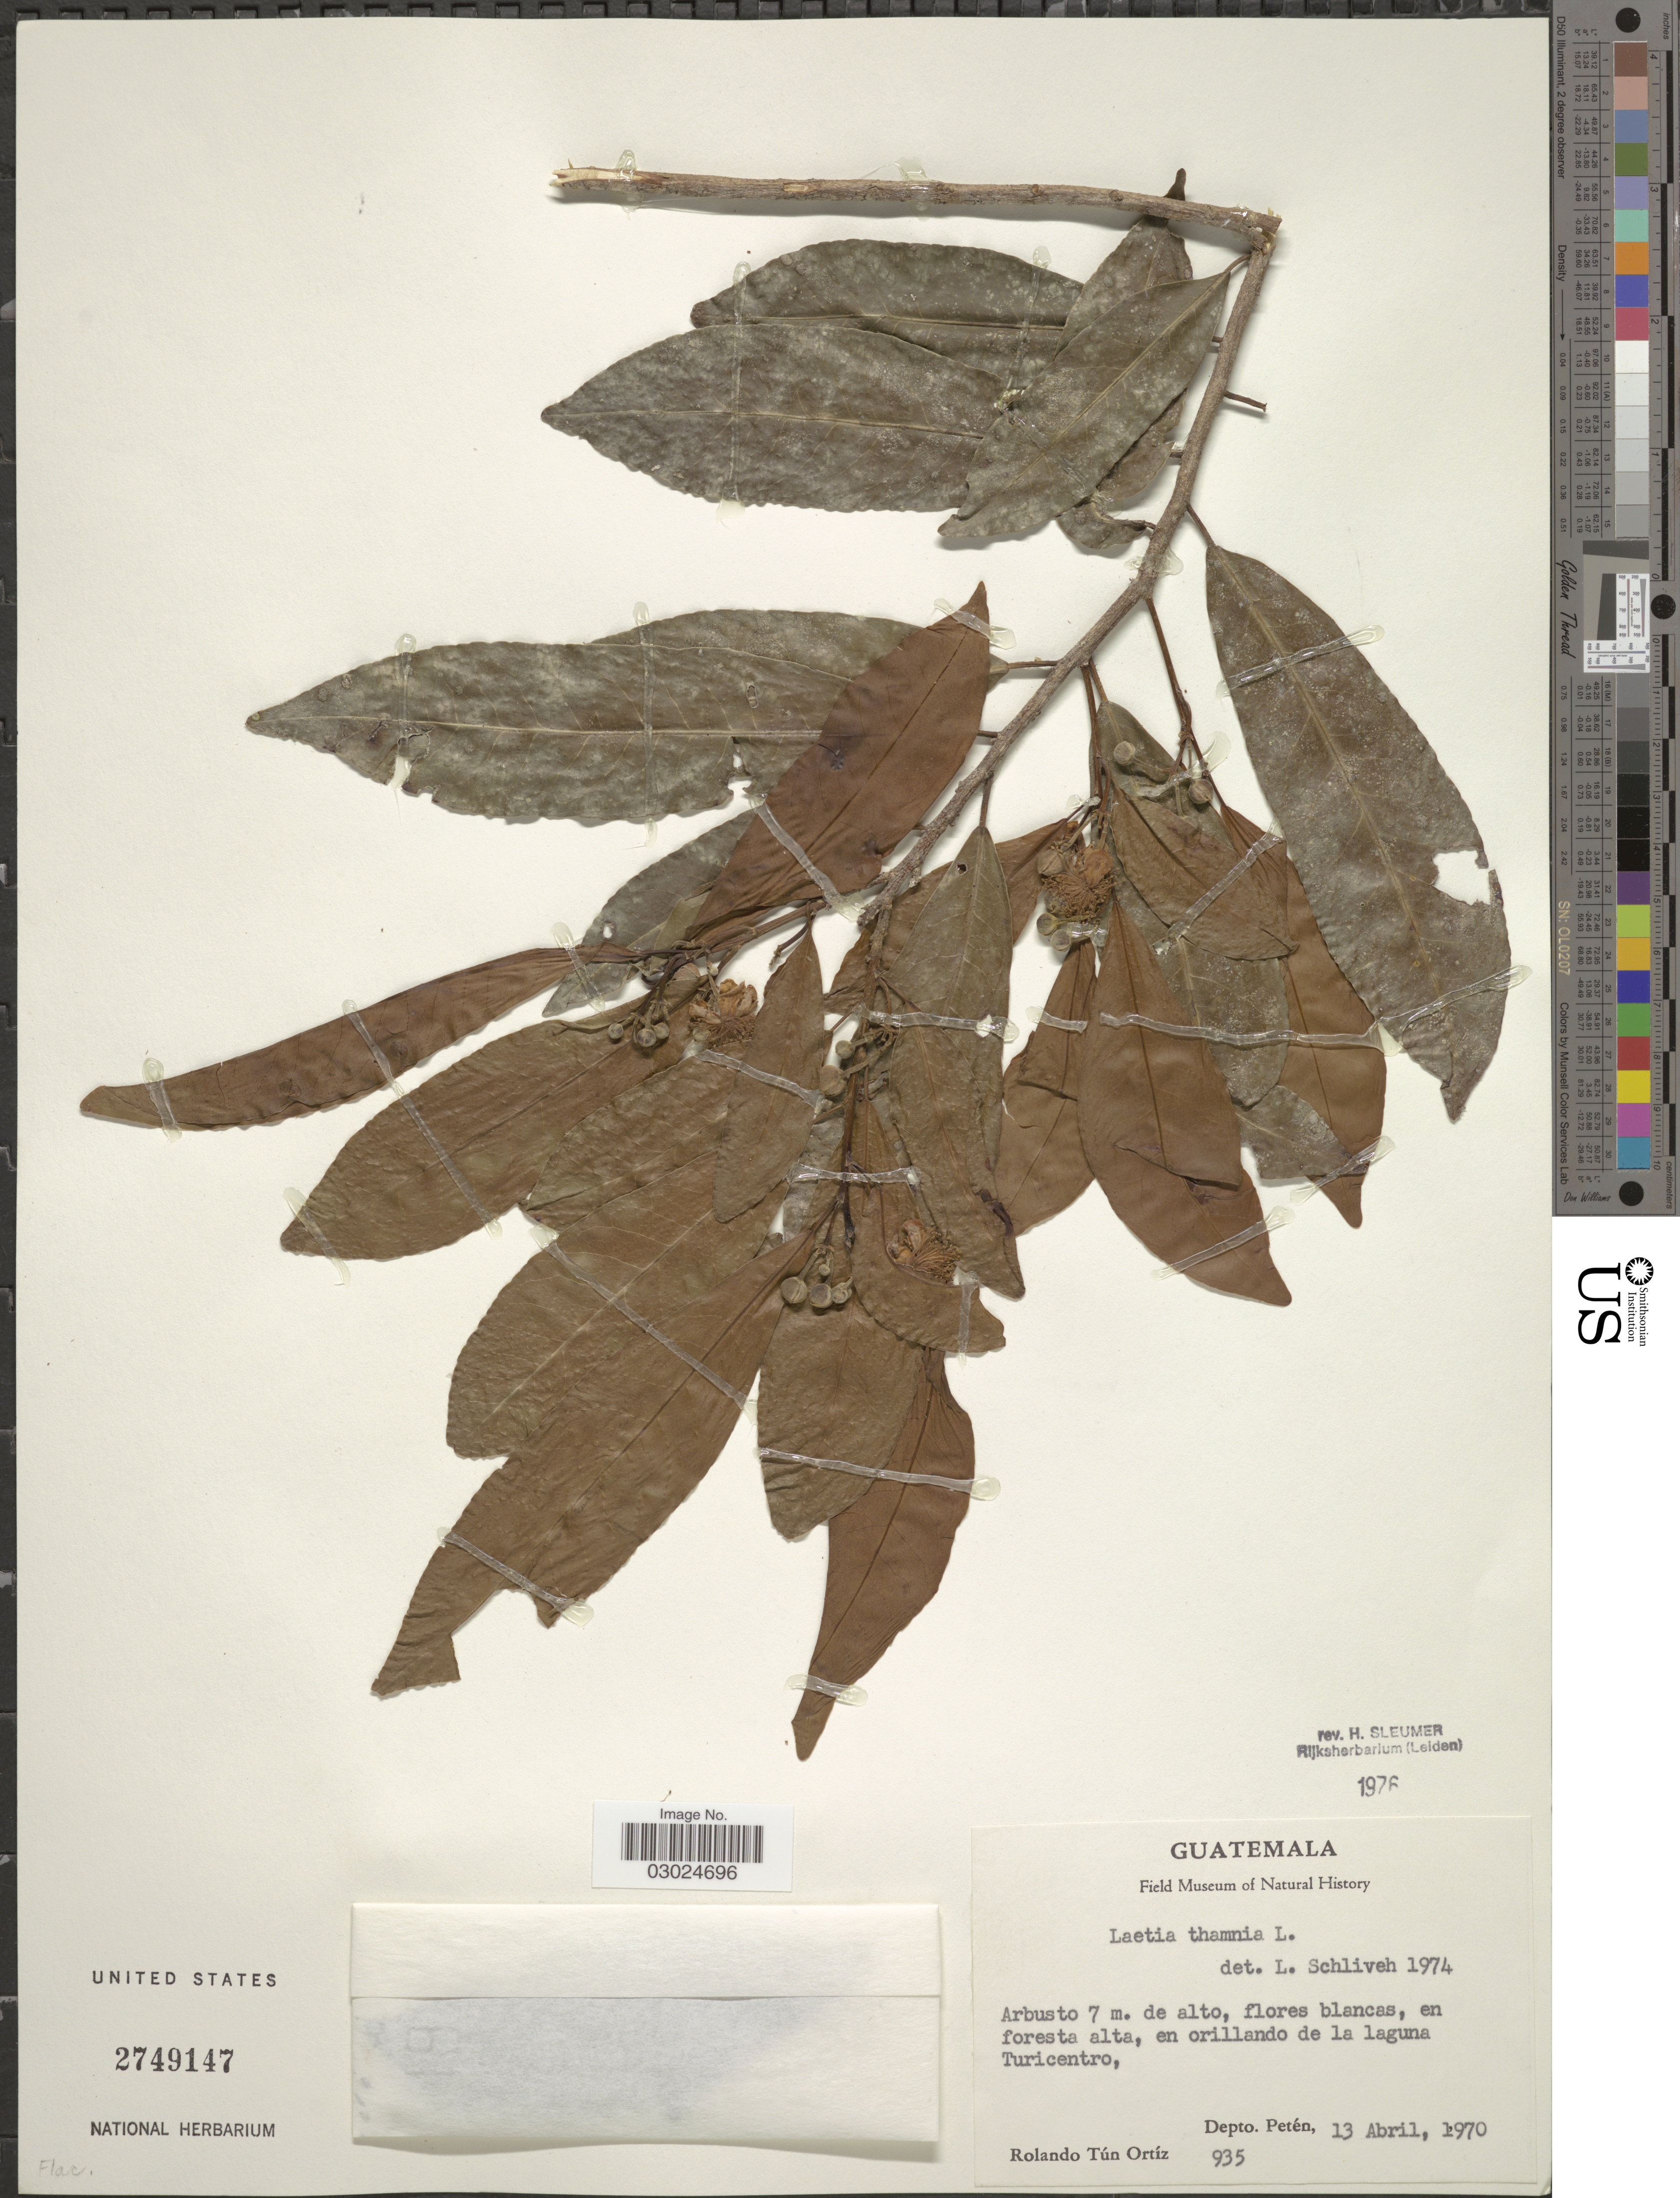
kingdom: Plantae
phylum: Tracheophyta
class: Magnoliopsida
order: Malpighiales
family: Salicaceae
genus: Laetia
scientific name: Laetia thamnia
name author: L.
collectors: R. Tún Ortíz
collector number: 935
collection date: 1970-04-13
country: Guatemala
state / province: El Petén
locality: En orillando de la laguna Turicentro, Depto. Petén.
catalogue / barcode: US 2749147